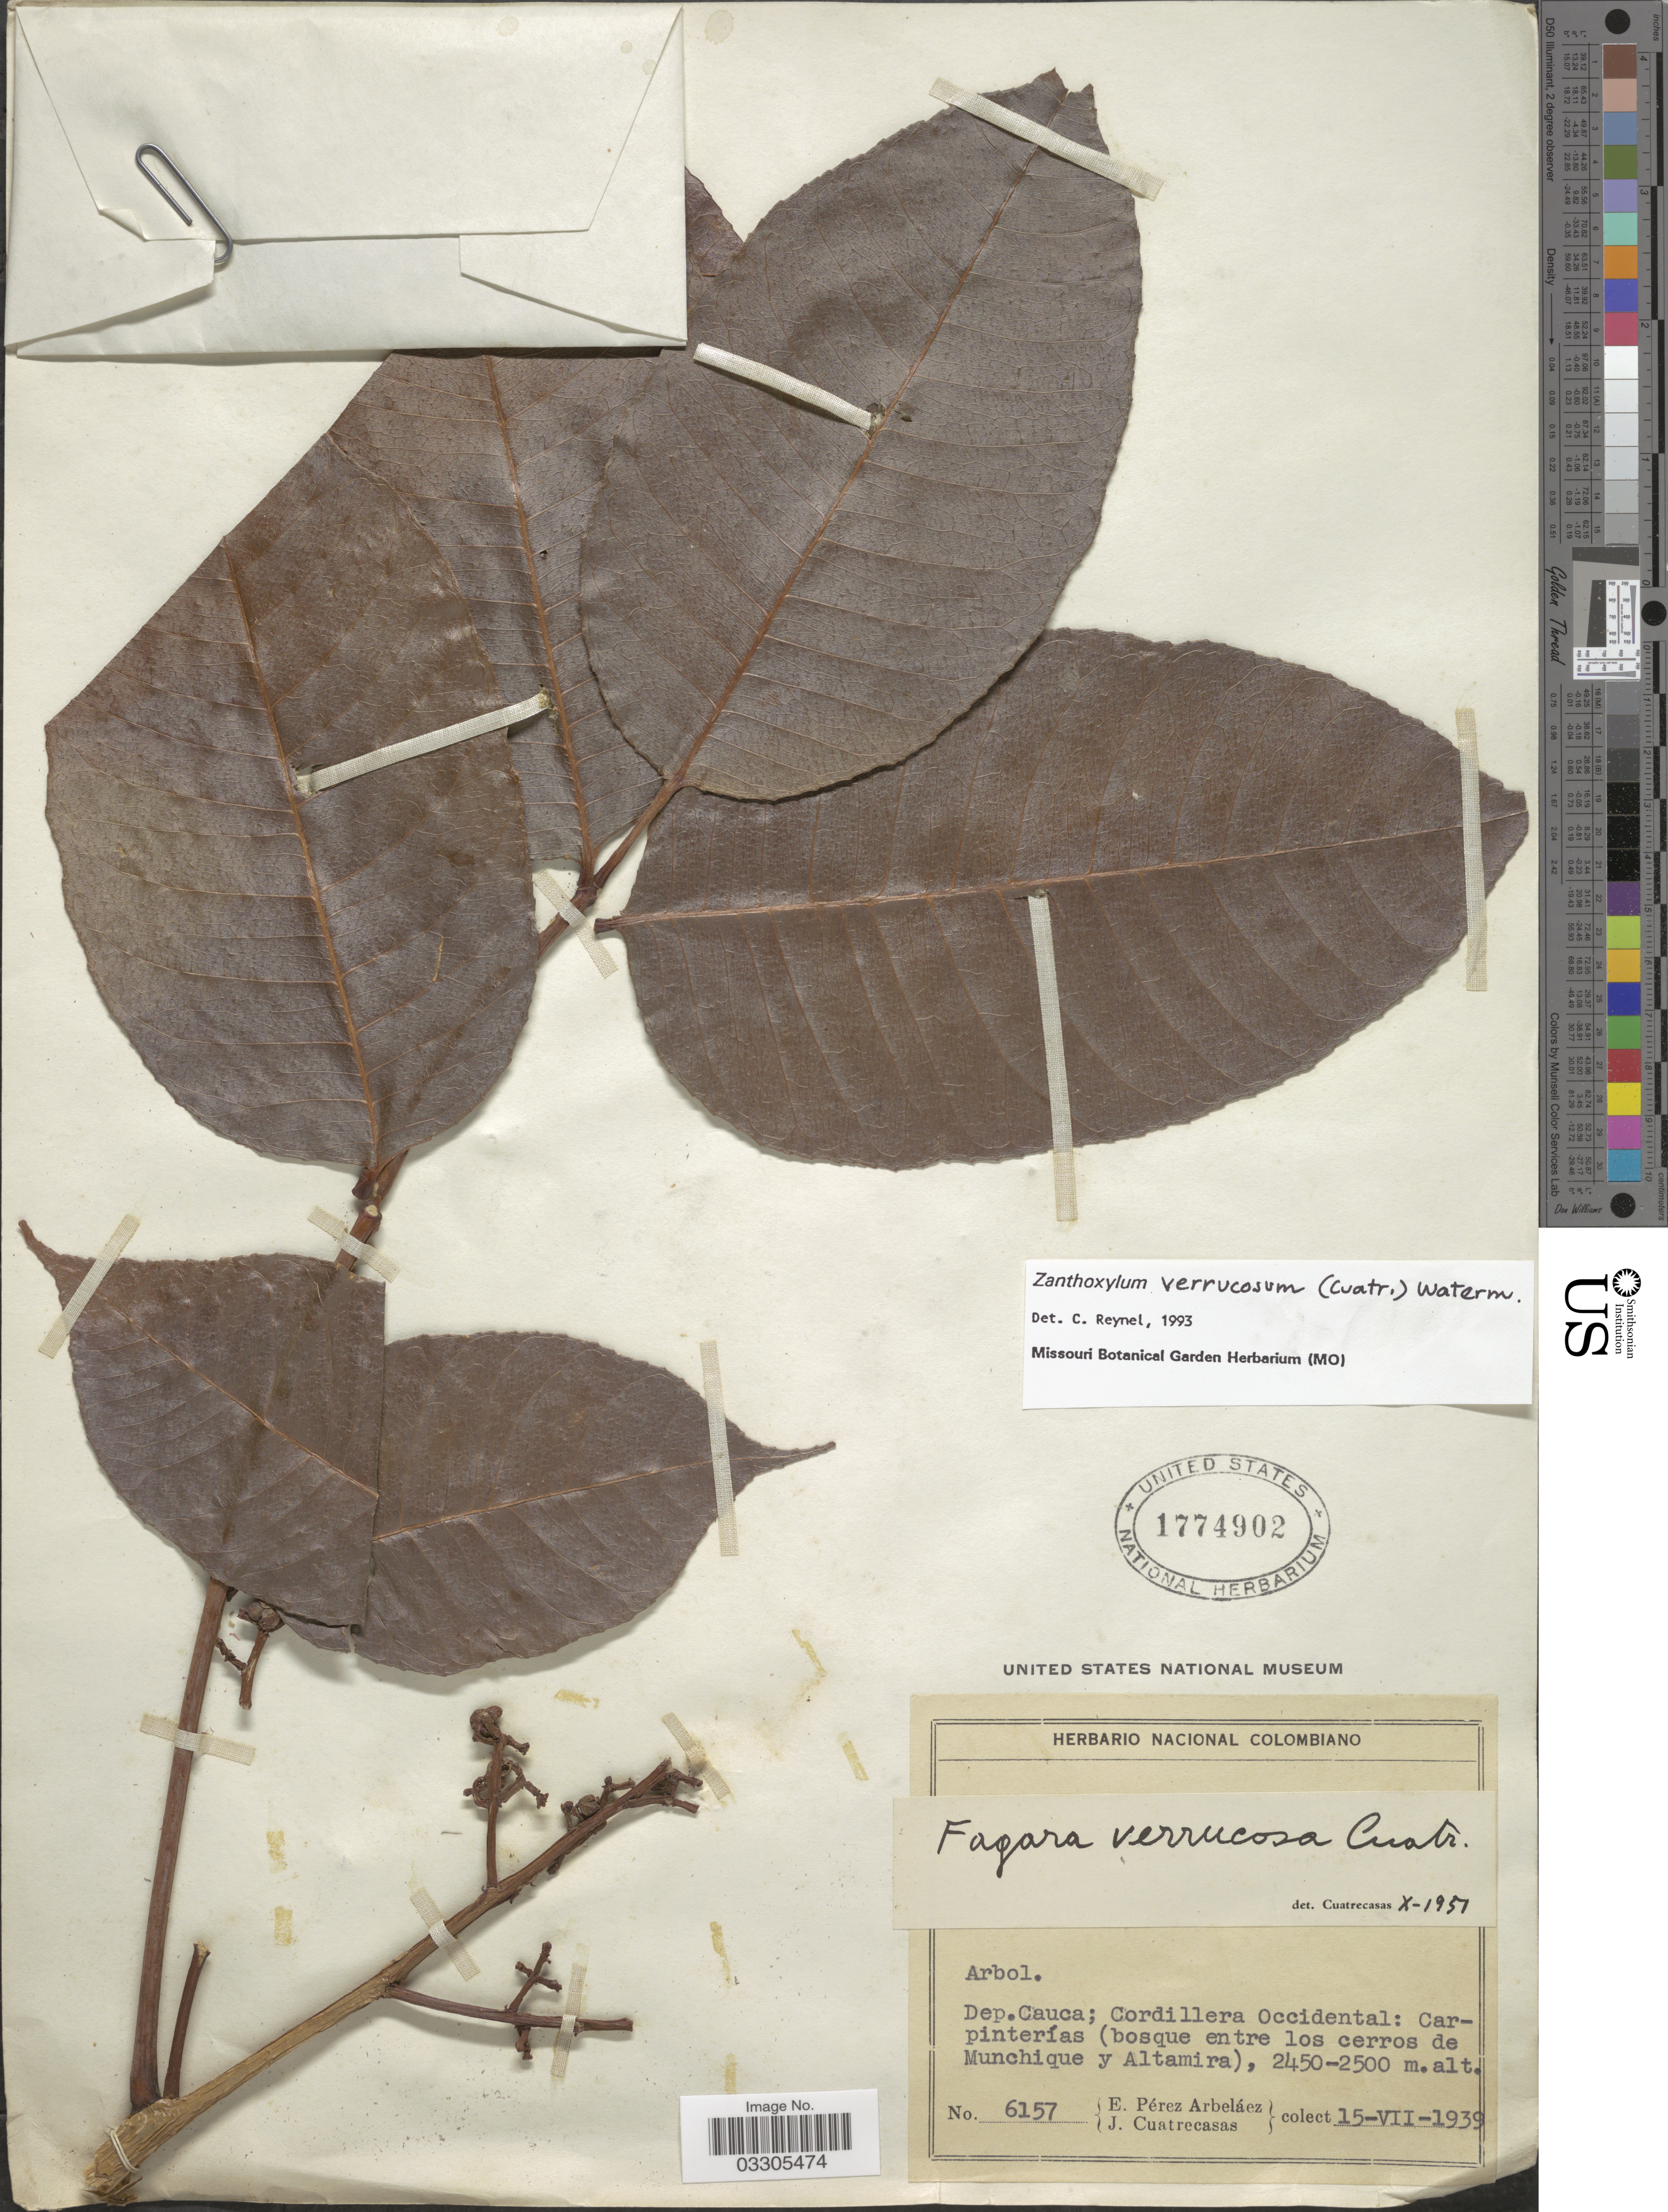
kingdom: Plantae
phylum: Tracheophyta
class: Magnoliopsida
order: Sapindales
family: Rutaceae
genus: Zanthoxylum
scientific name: Zanthoxylum verrucosum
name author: (Cuatrec.) P.G. Waterman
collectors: E. Pérez Arbeláez & J. Cuatrecasas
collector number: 6157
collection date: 1939-07-15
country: Colombia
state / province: Cauca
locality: Dep. Cauca; Cordillera Occidental: Carpinterías (bosque los cerros de Munchique y Altamira).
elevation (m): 2450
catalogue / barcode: US 1774902